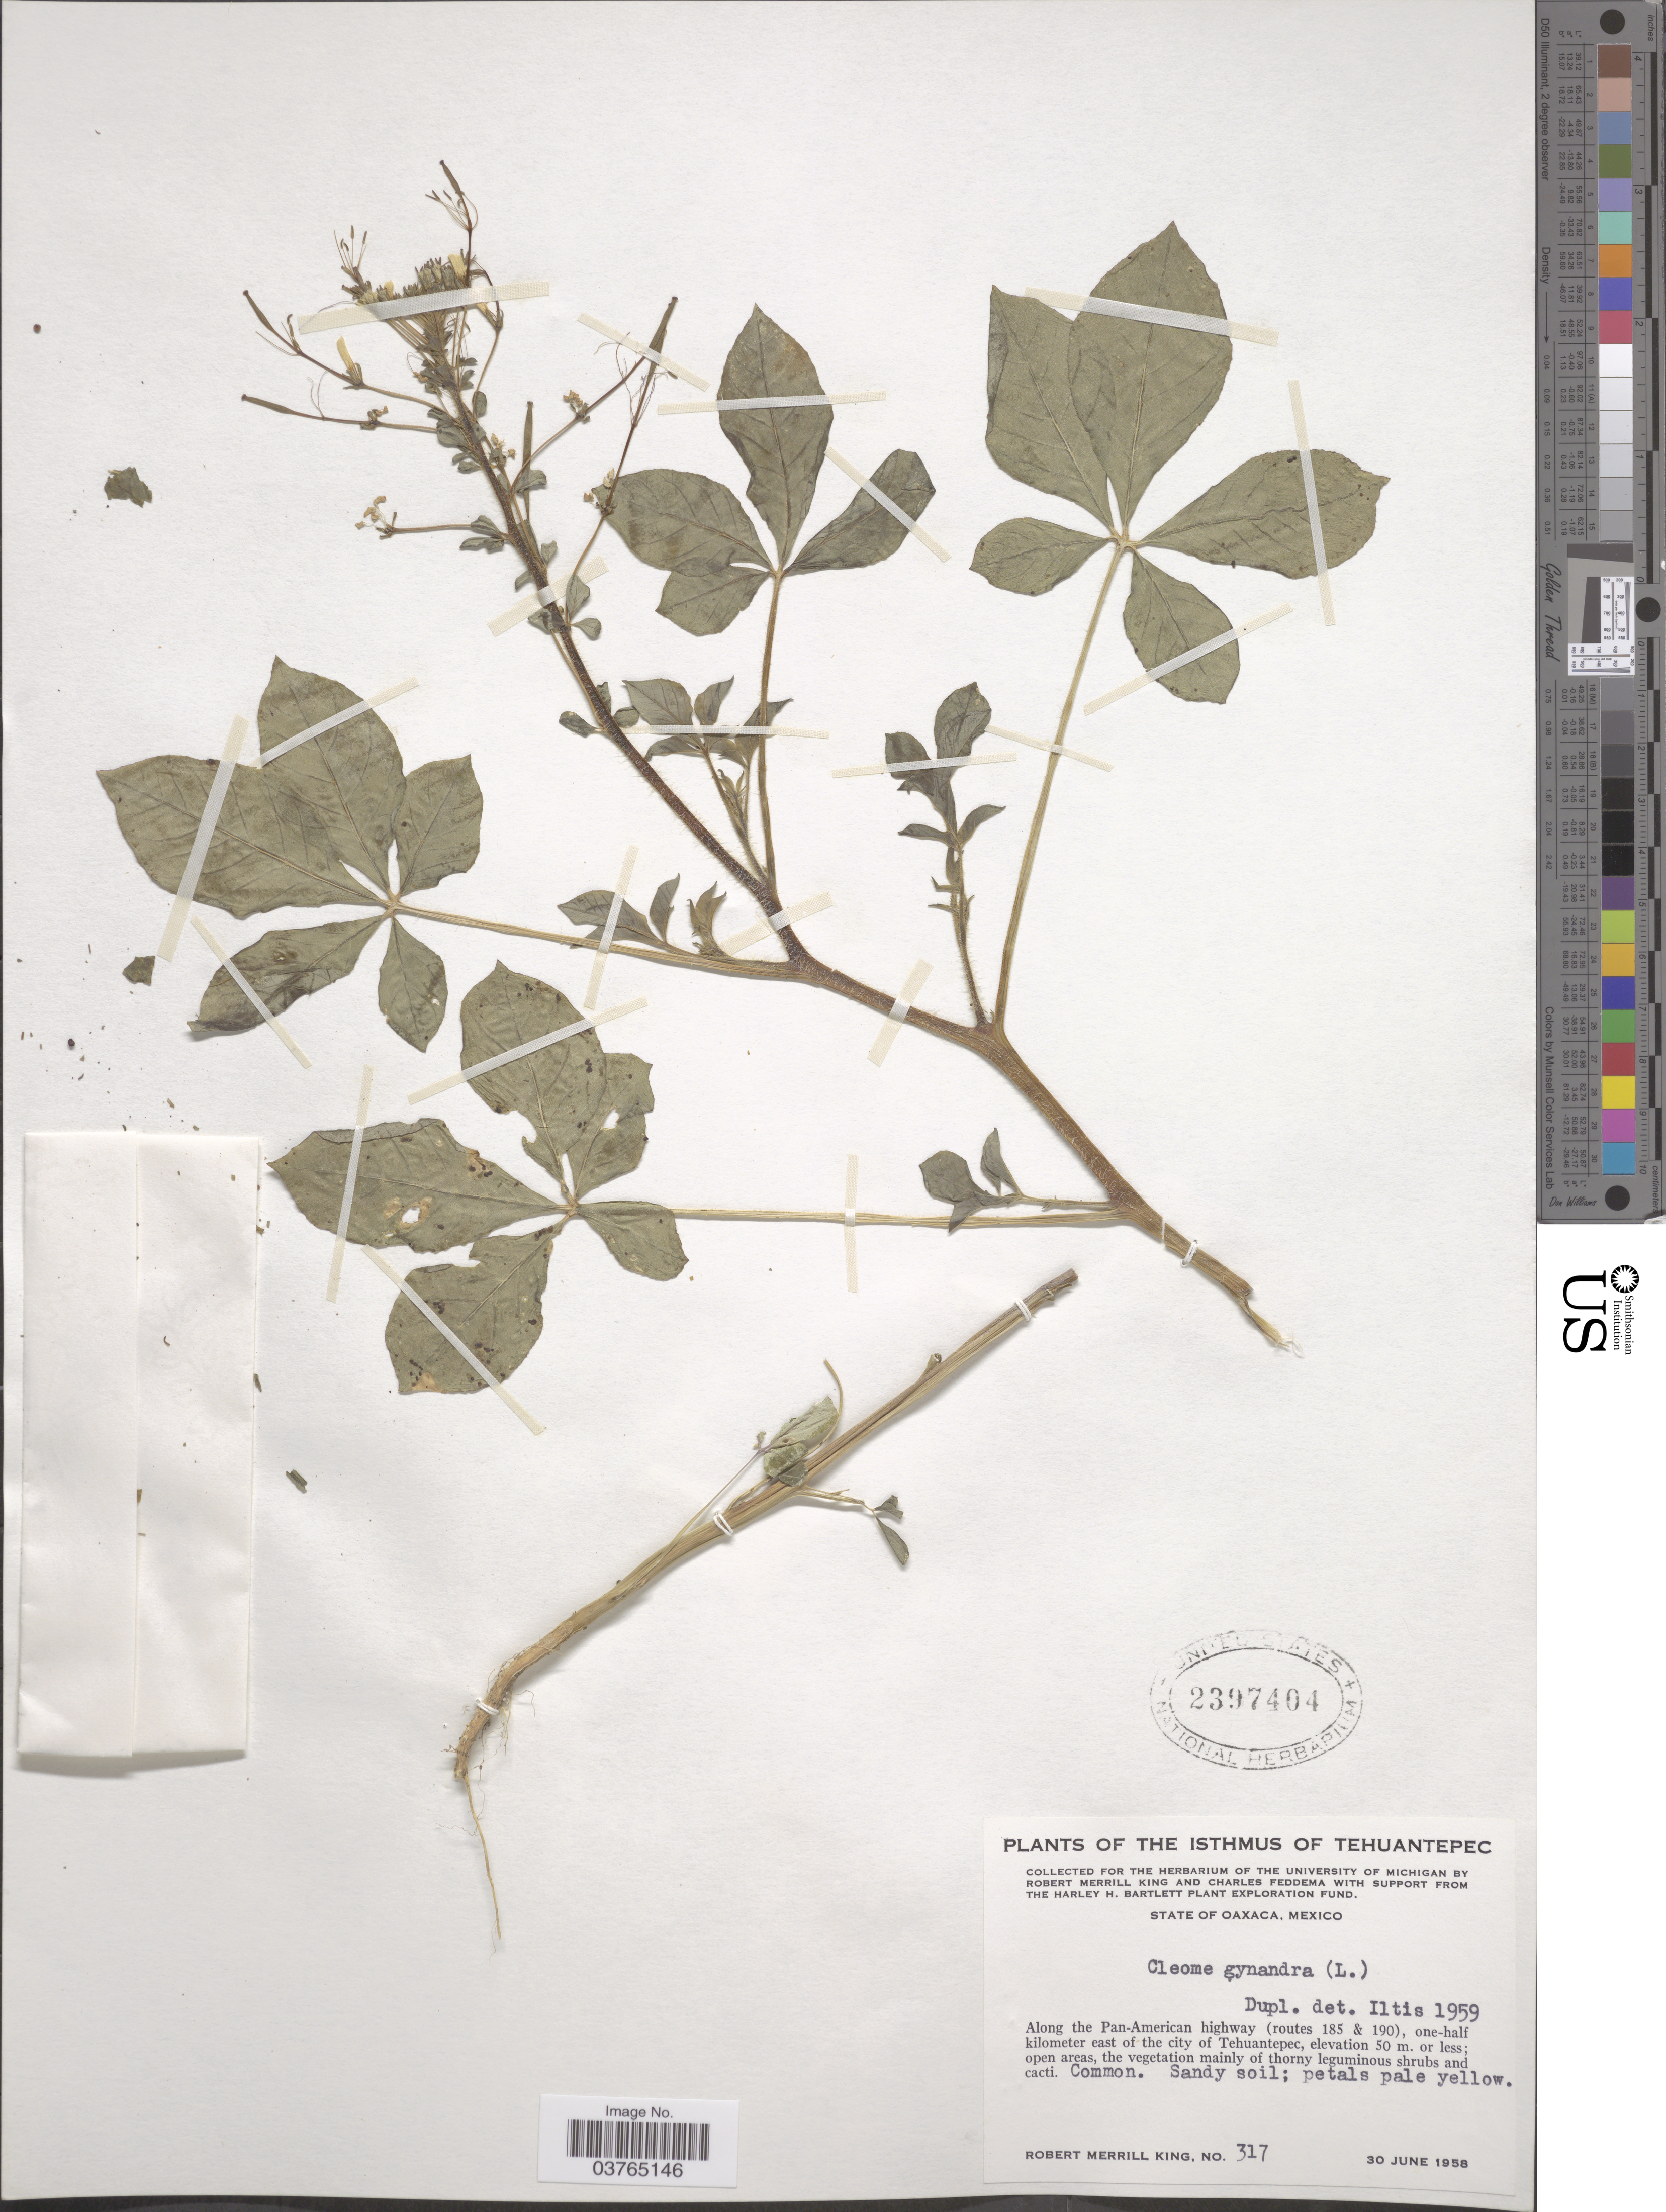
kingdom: Plantae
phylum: Tracheophyta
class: Magnoliopsida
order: Brassicales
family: Cleomaceae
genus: Gynandropsis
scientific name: Gynandropsis gynandra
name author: (L.) Briq.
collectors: R. M. King & C. Feddema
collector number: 317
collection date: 1958-06-30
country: Mexico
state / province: Oaxaca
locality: The Isthmus of Tehuantepec. Along the Pan-American highway (routes 185 & 190), one-half kilometer east of the city of Tehuantepec.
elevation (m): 50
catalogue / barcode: US 2397404